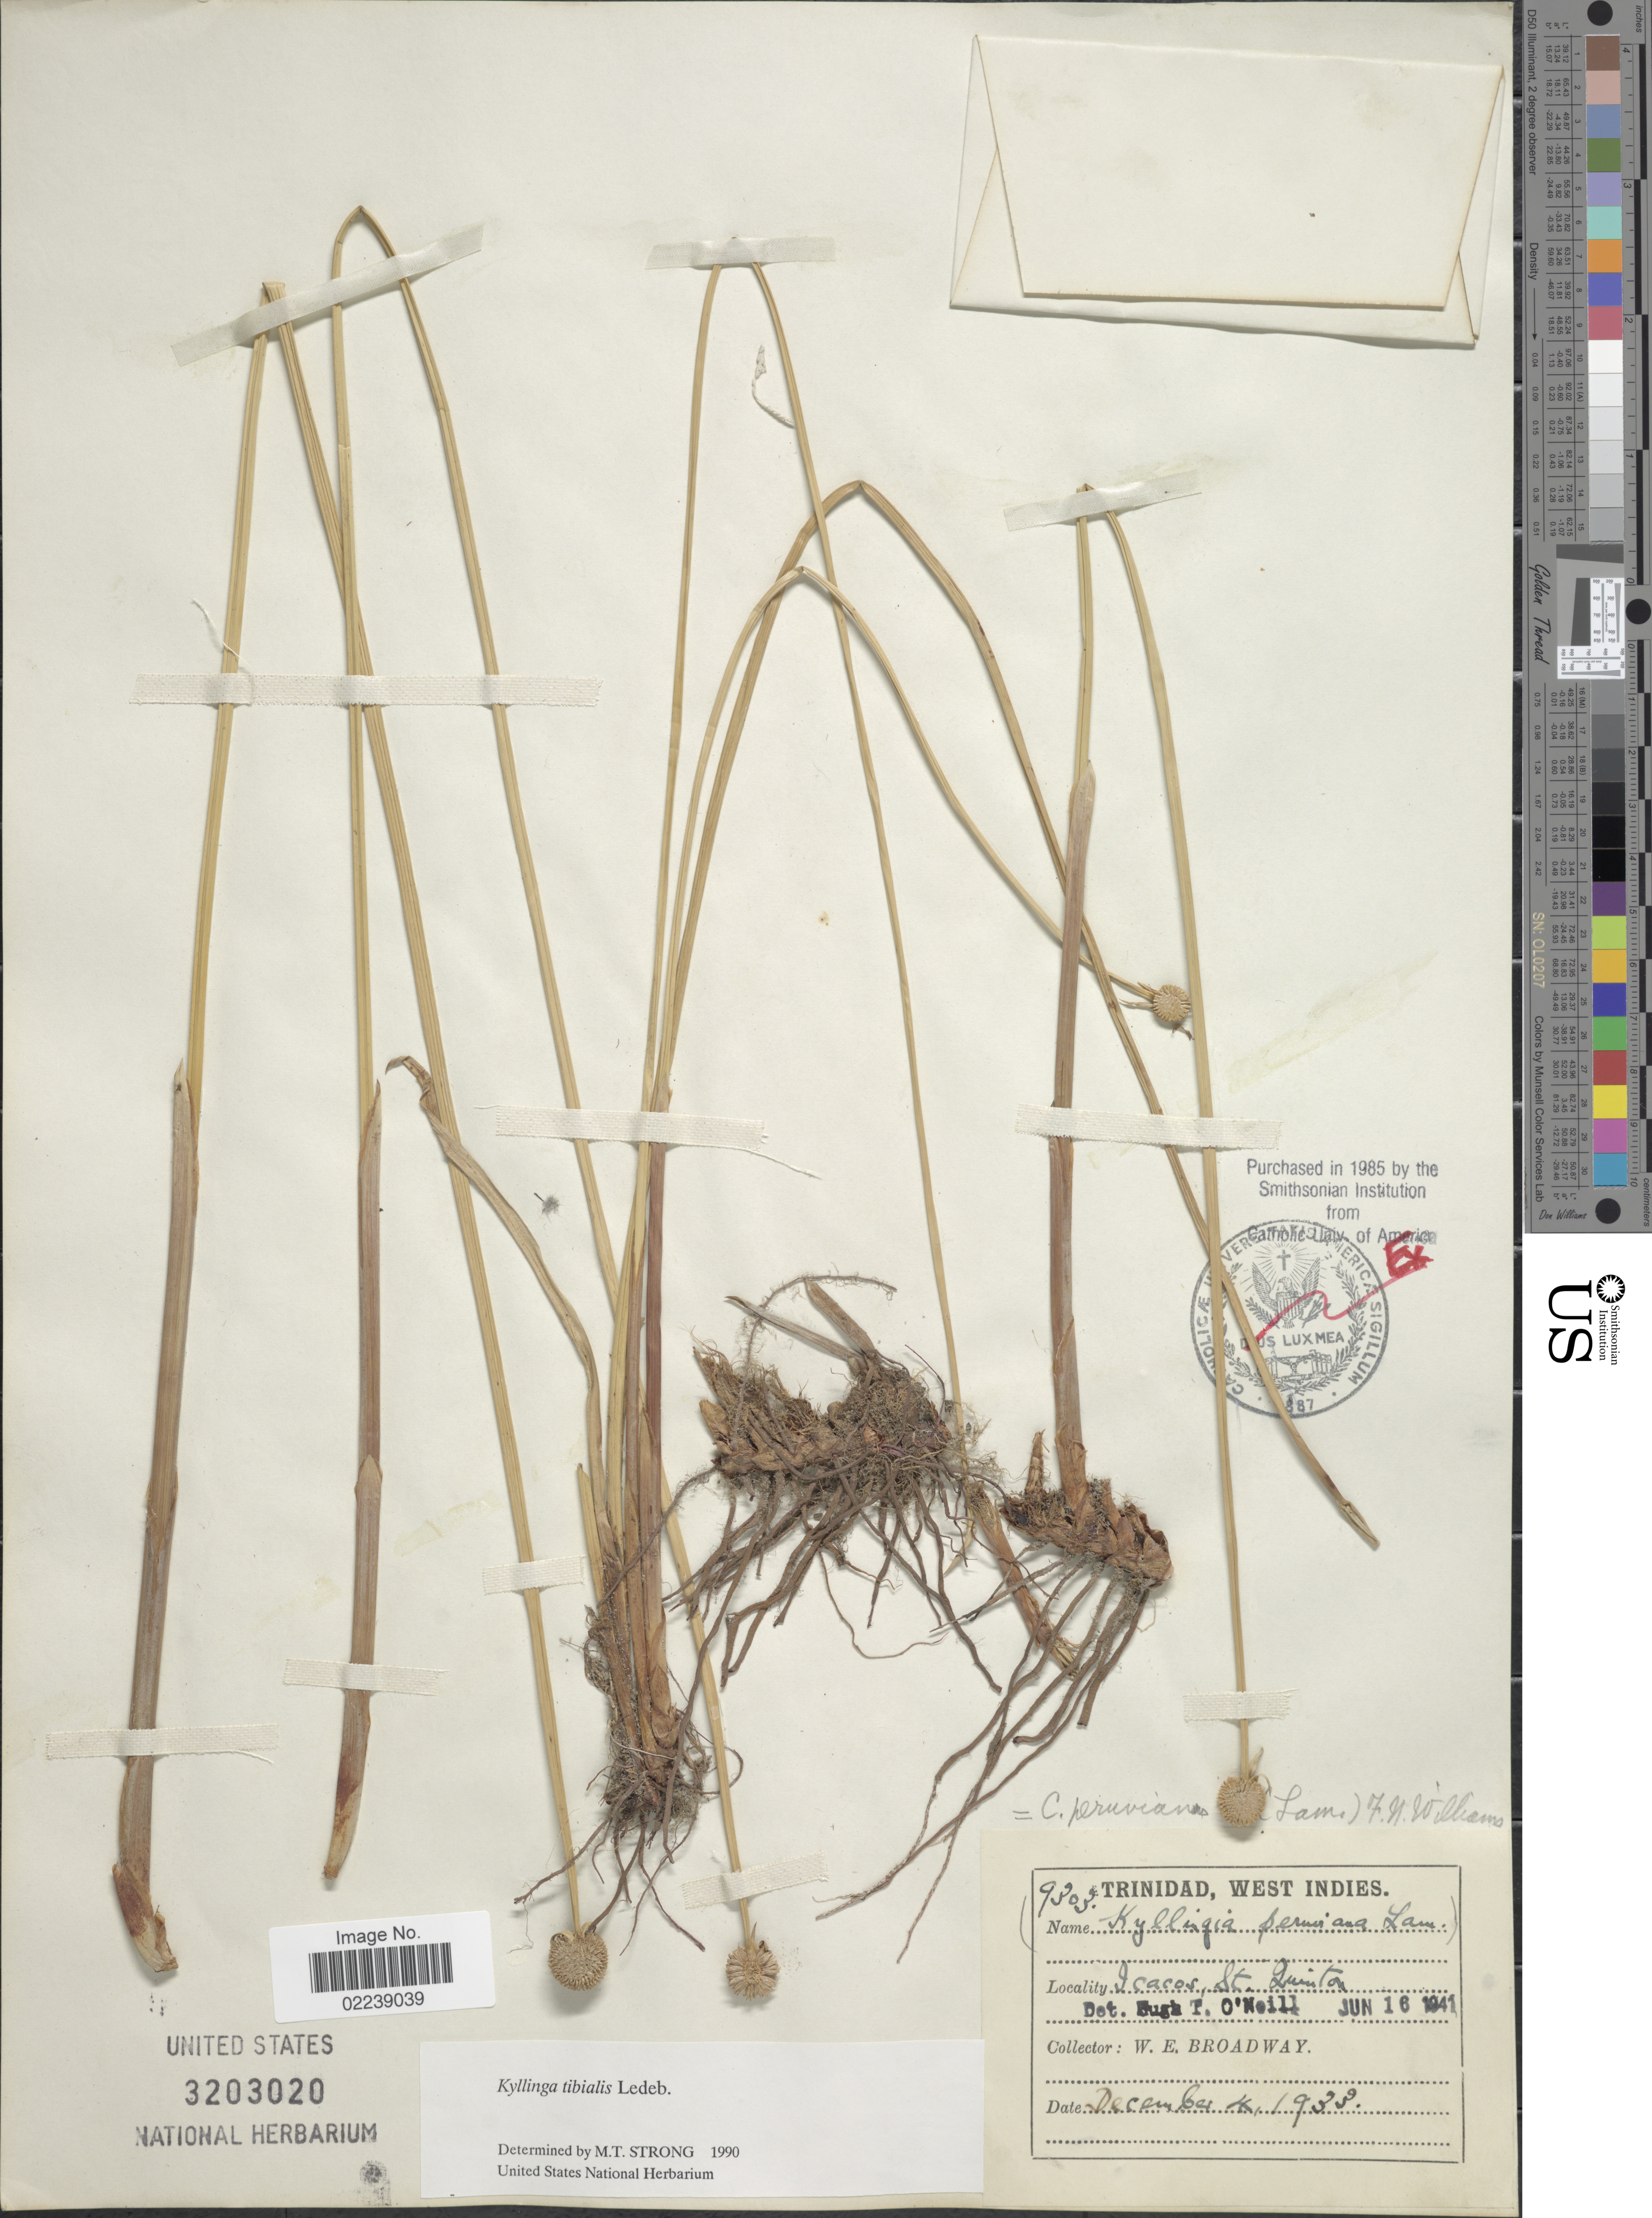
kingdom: Plantae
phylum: Tracheophyta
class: Liliopsida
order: Poales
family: Cyperaceae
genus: Cyperus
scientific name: Cyperus tibialis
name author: (Poit. ex Ledeb.) Govaerts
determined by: Strong, Mark T., (BOT), Smithsonian Institution - National Museum of Natural History (UNITED STATES)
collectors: W. E. Broadway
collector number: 9303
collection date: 1933-12-04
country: Trinidad and Tobago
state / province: Trinidad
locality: West Indies, Icacos, St. Quinton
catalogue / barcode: US 3203020